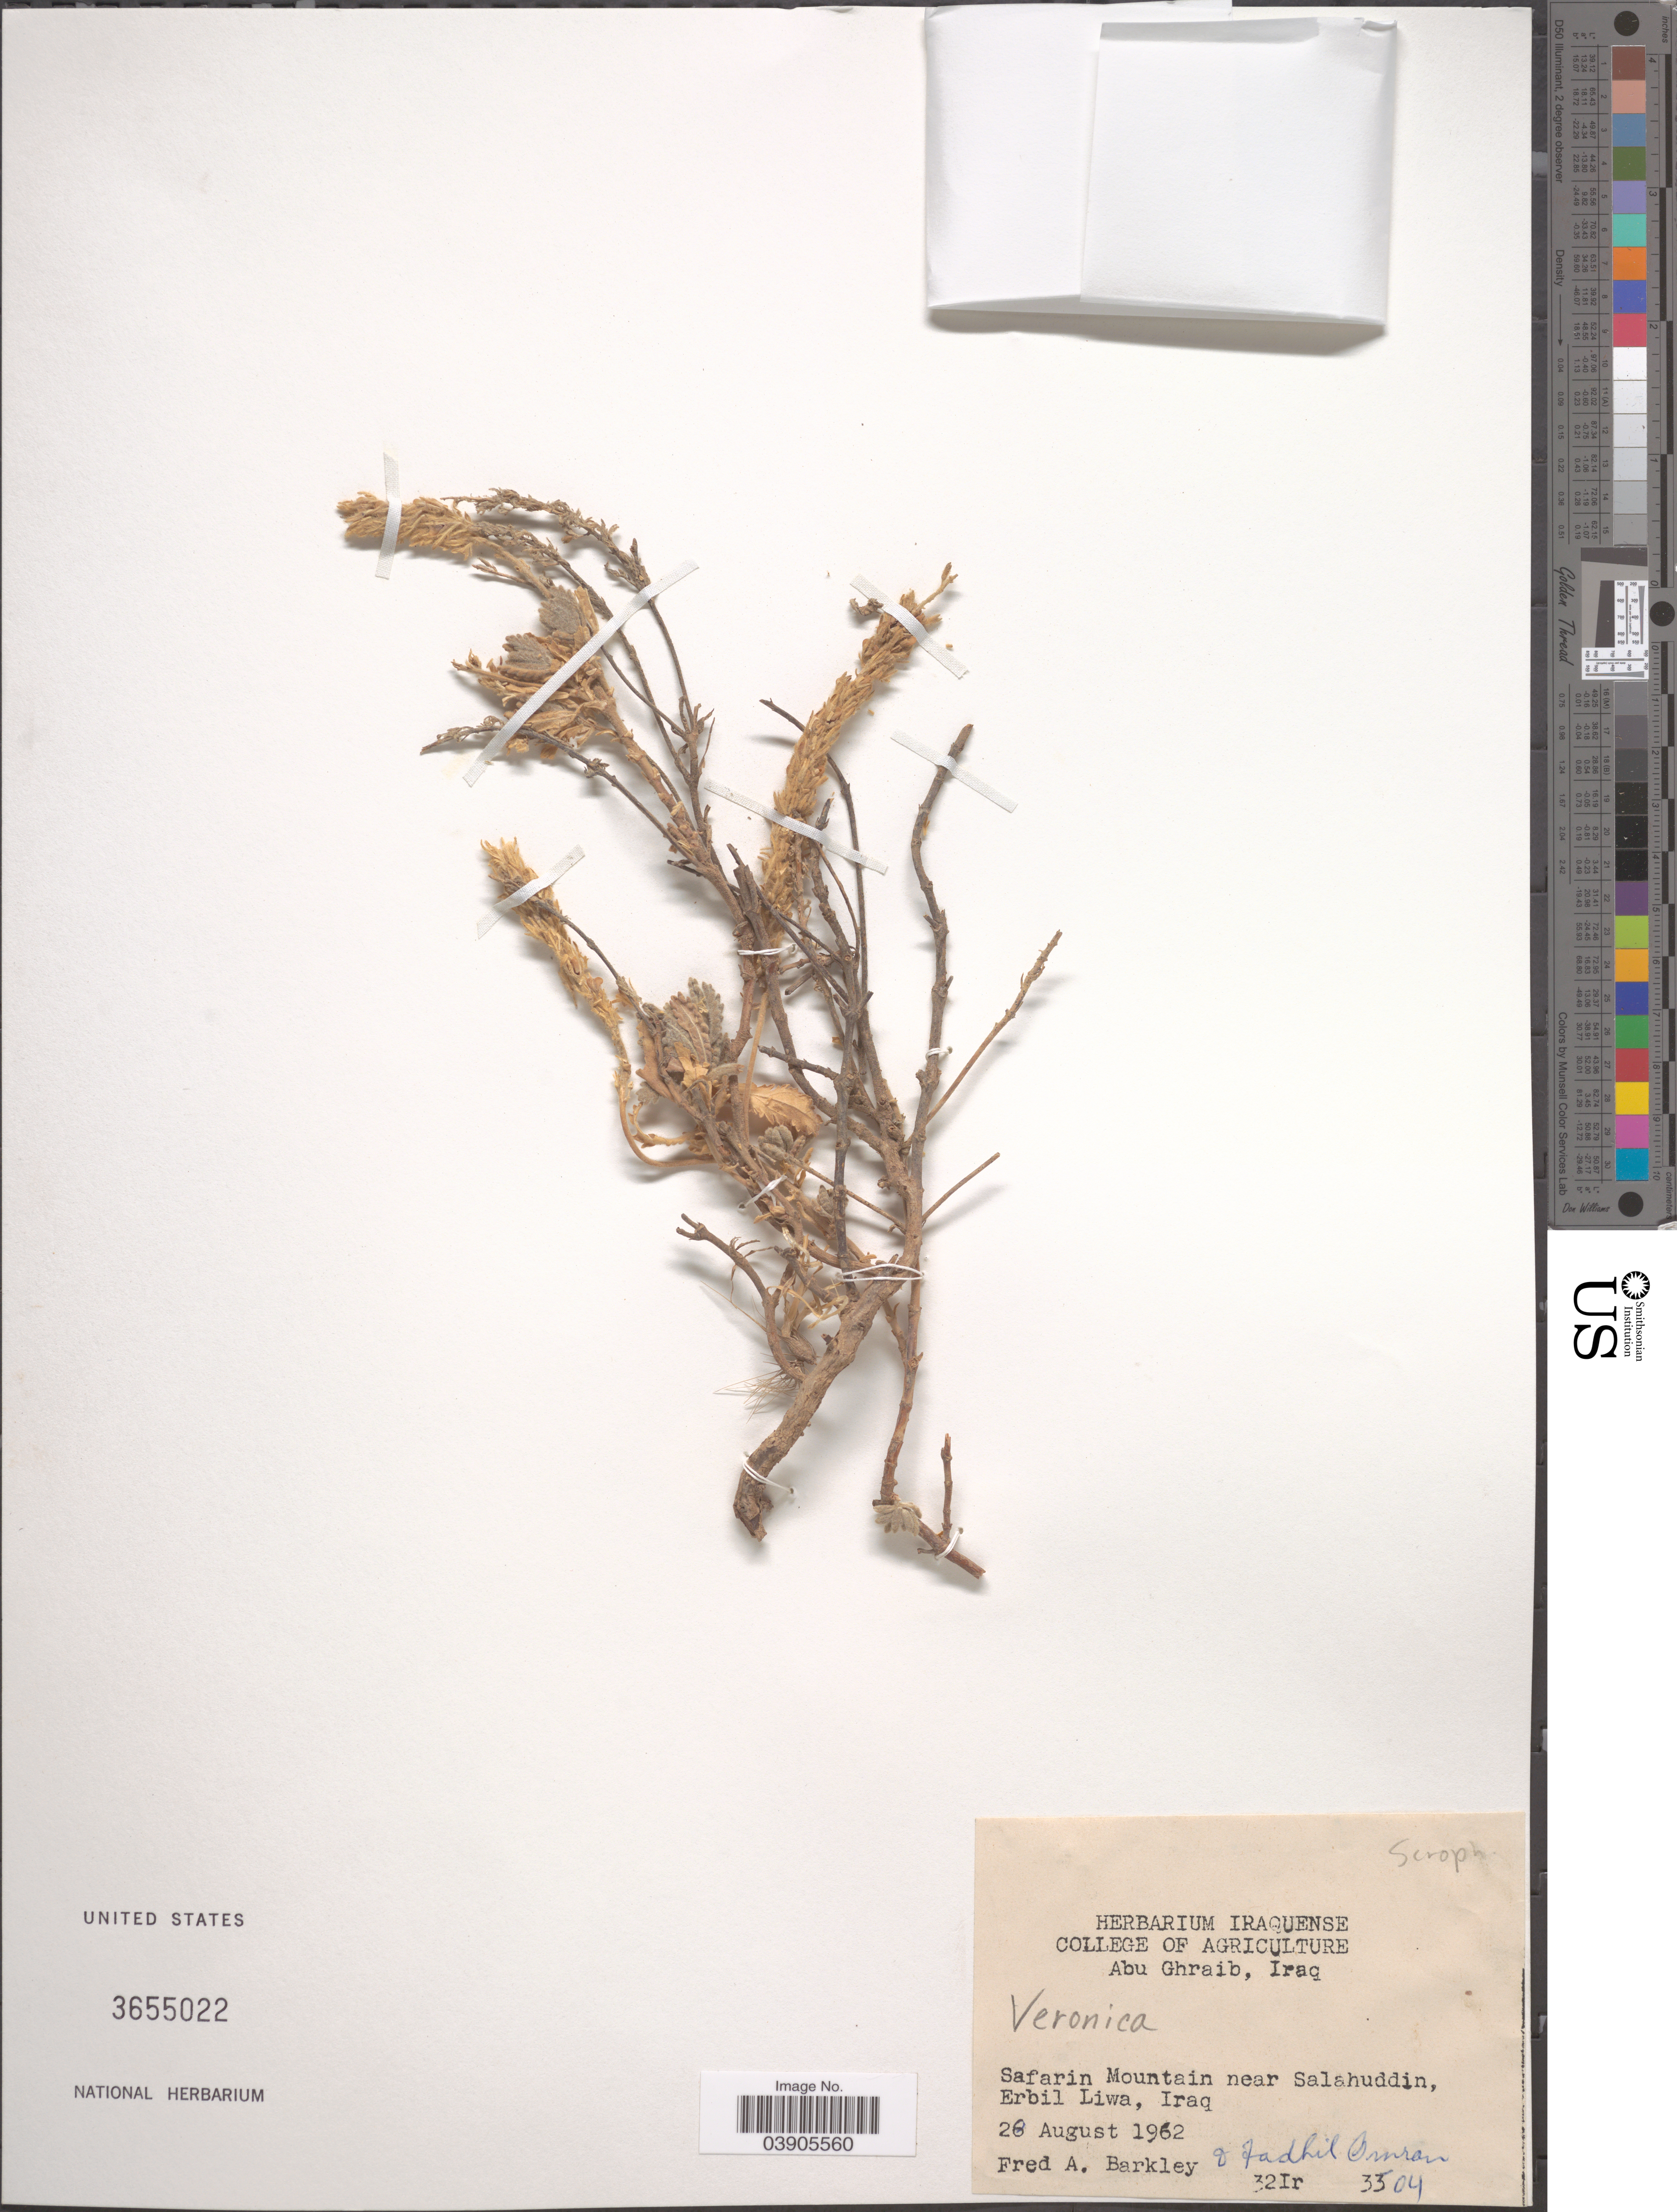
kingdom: Plantae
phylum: Tracheophyta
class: Magnoliopsida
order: Lamiales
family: Plantaginaceae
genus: Veronica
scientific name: Veronica macrostachya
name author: Vahl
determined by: Albach, Dirk C.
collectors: F. A. Barkley & F. Omran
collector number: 32Ir3504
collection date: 1962-08-28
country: Iraq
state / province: Arbīl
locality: Safarin Mountain near Salahuddin, Erbil Liwa.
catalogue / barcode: US 3655022